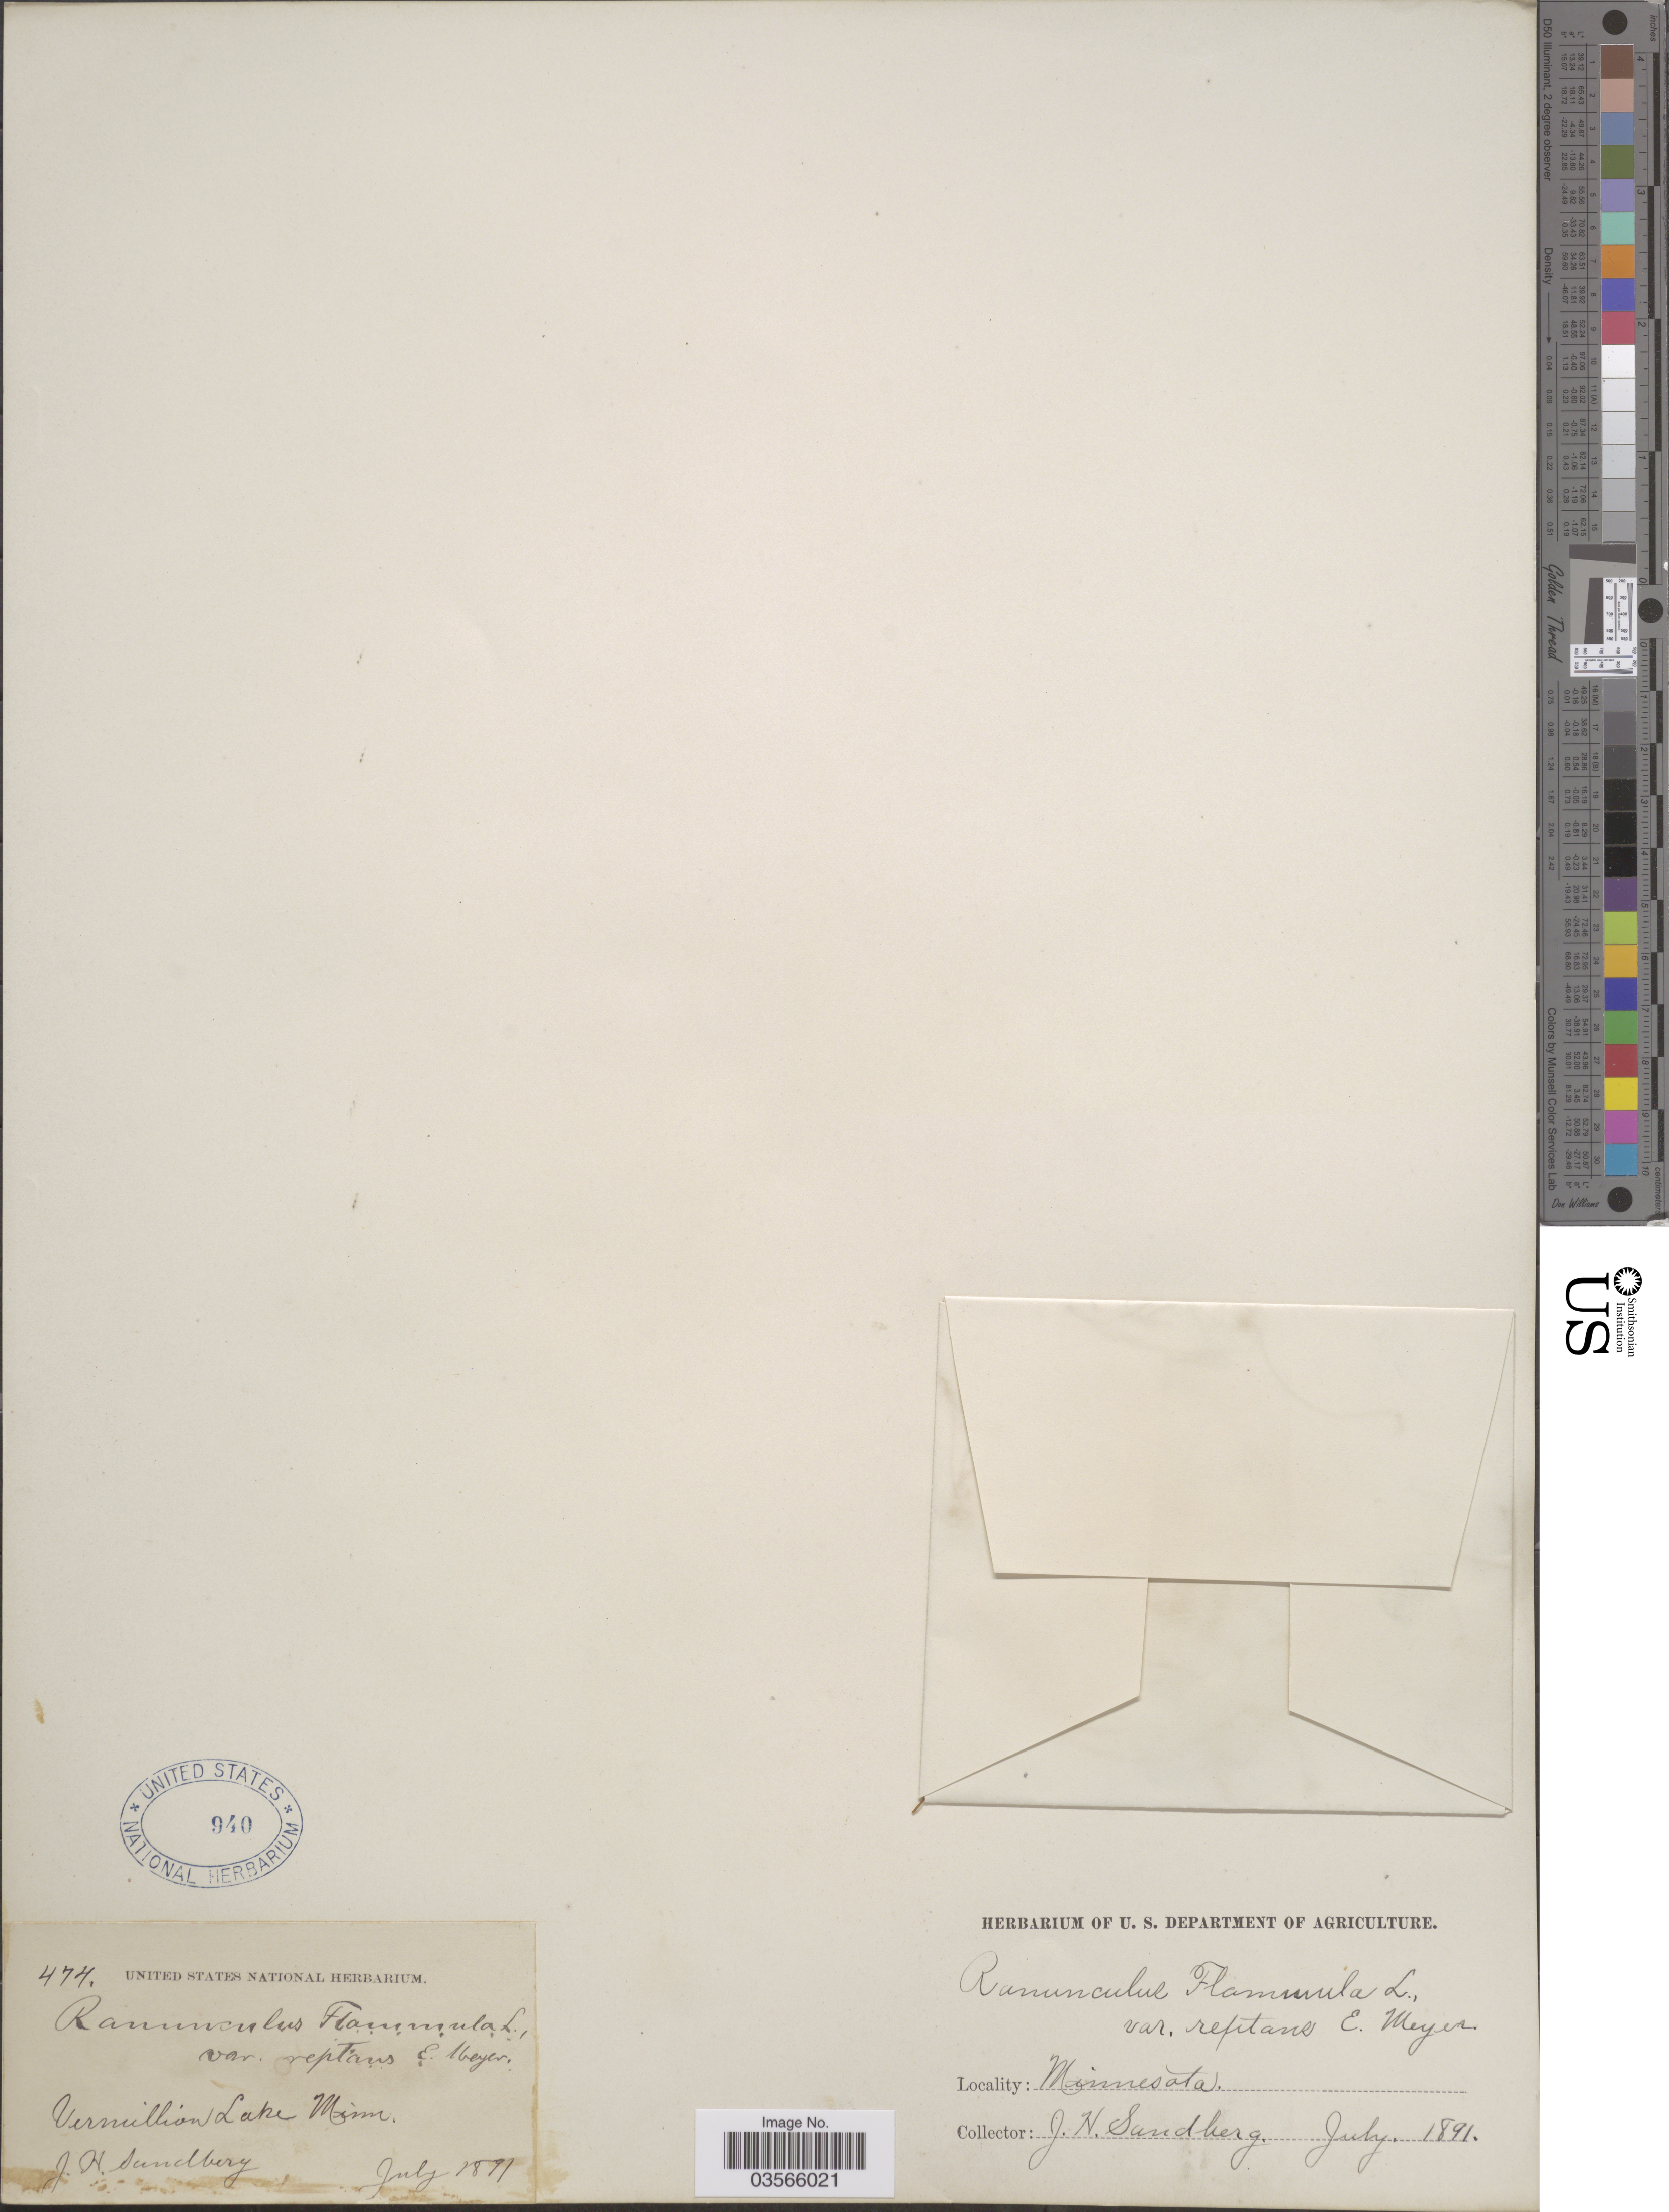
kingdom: Plantae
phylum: Tracheophyta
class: Magnoliopsida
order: Ranunculales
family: Ranunculaceae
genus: Ranunculus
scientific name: Ranunculus flammula var. filiformis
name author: (Michx.) Hook.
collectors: J. H. Sandberg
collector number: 474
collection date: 1891-07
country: United States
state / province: Minnesota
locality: Vermillion Lake.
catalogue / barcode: US 940